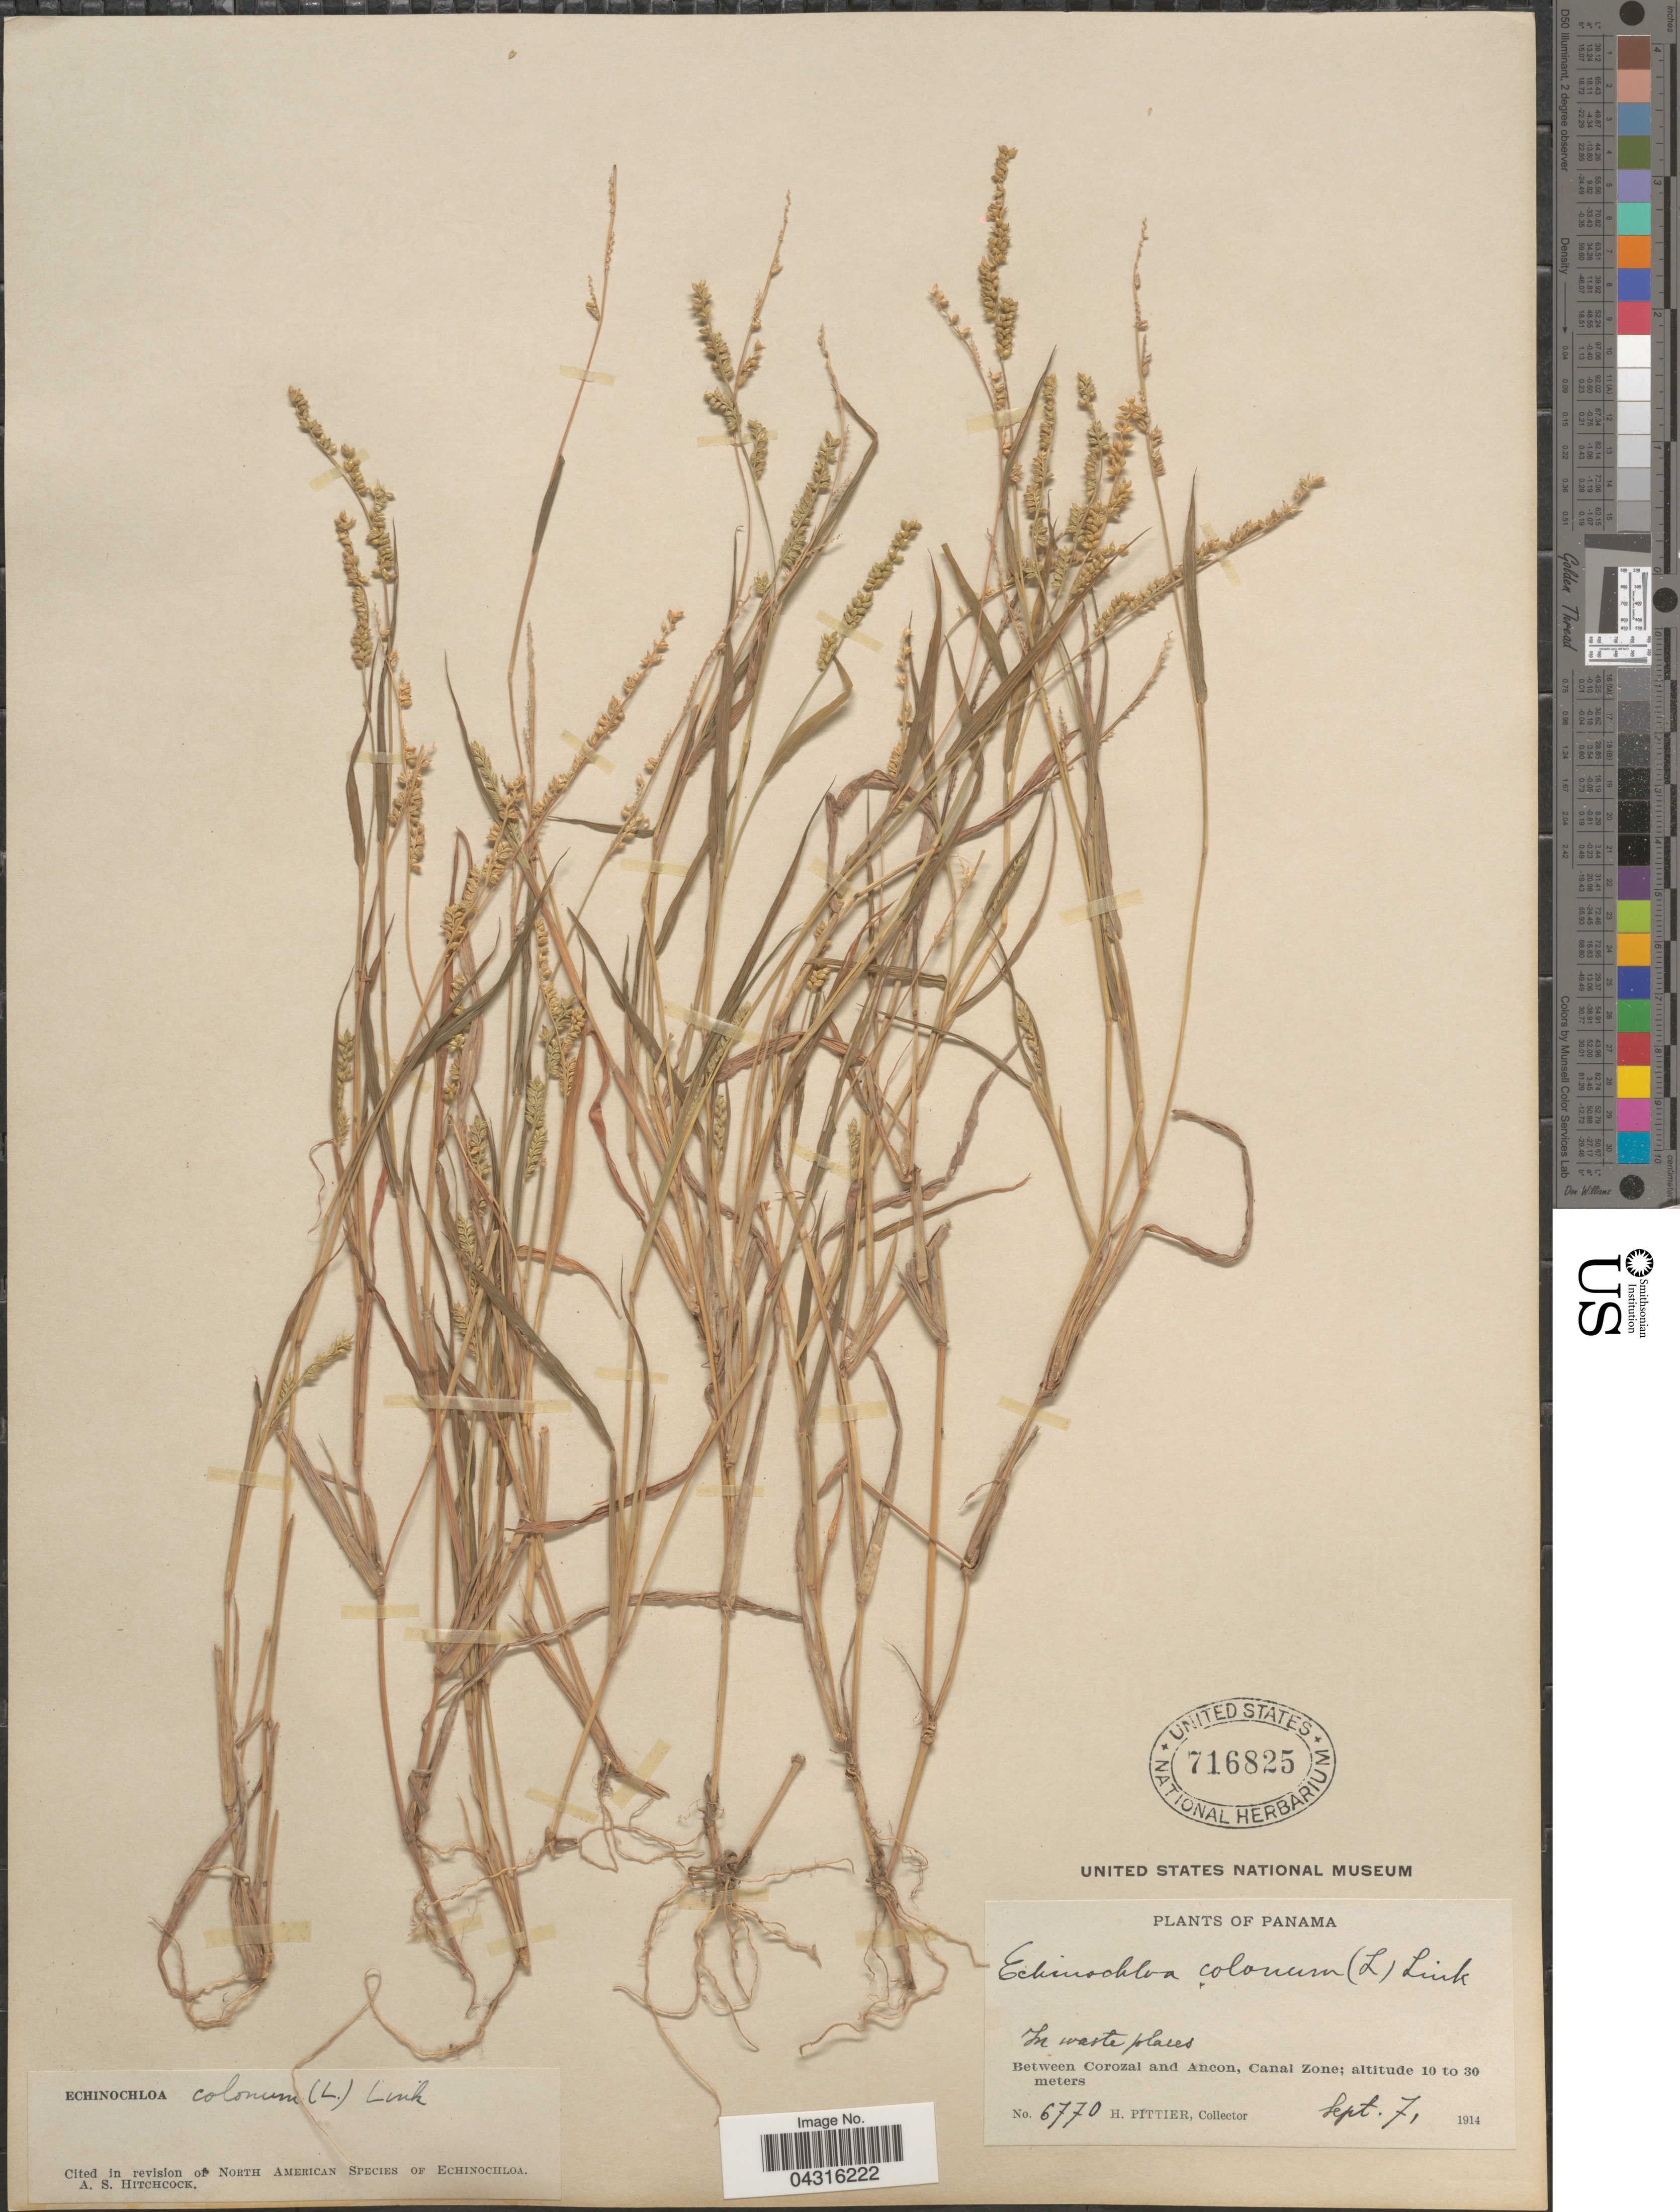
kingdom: Plantae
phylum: Tracheophyta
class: Liliopsida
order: Poales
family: Poaceae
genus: Echinochloa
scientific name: Echinochloa colona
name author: (L.) Link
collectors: H. F. Pittier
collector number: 6770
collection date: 1914-09-07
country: Panama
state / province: Colón / Panamá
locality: In waste places. Between Corozal and Ancon, Canal Zone.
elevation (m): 10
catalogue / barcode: US 716825